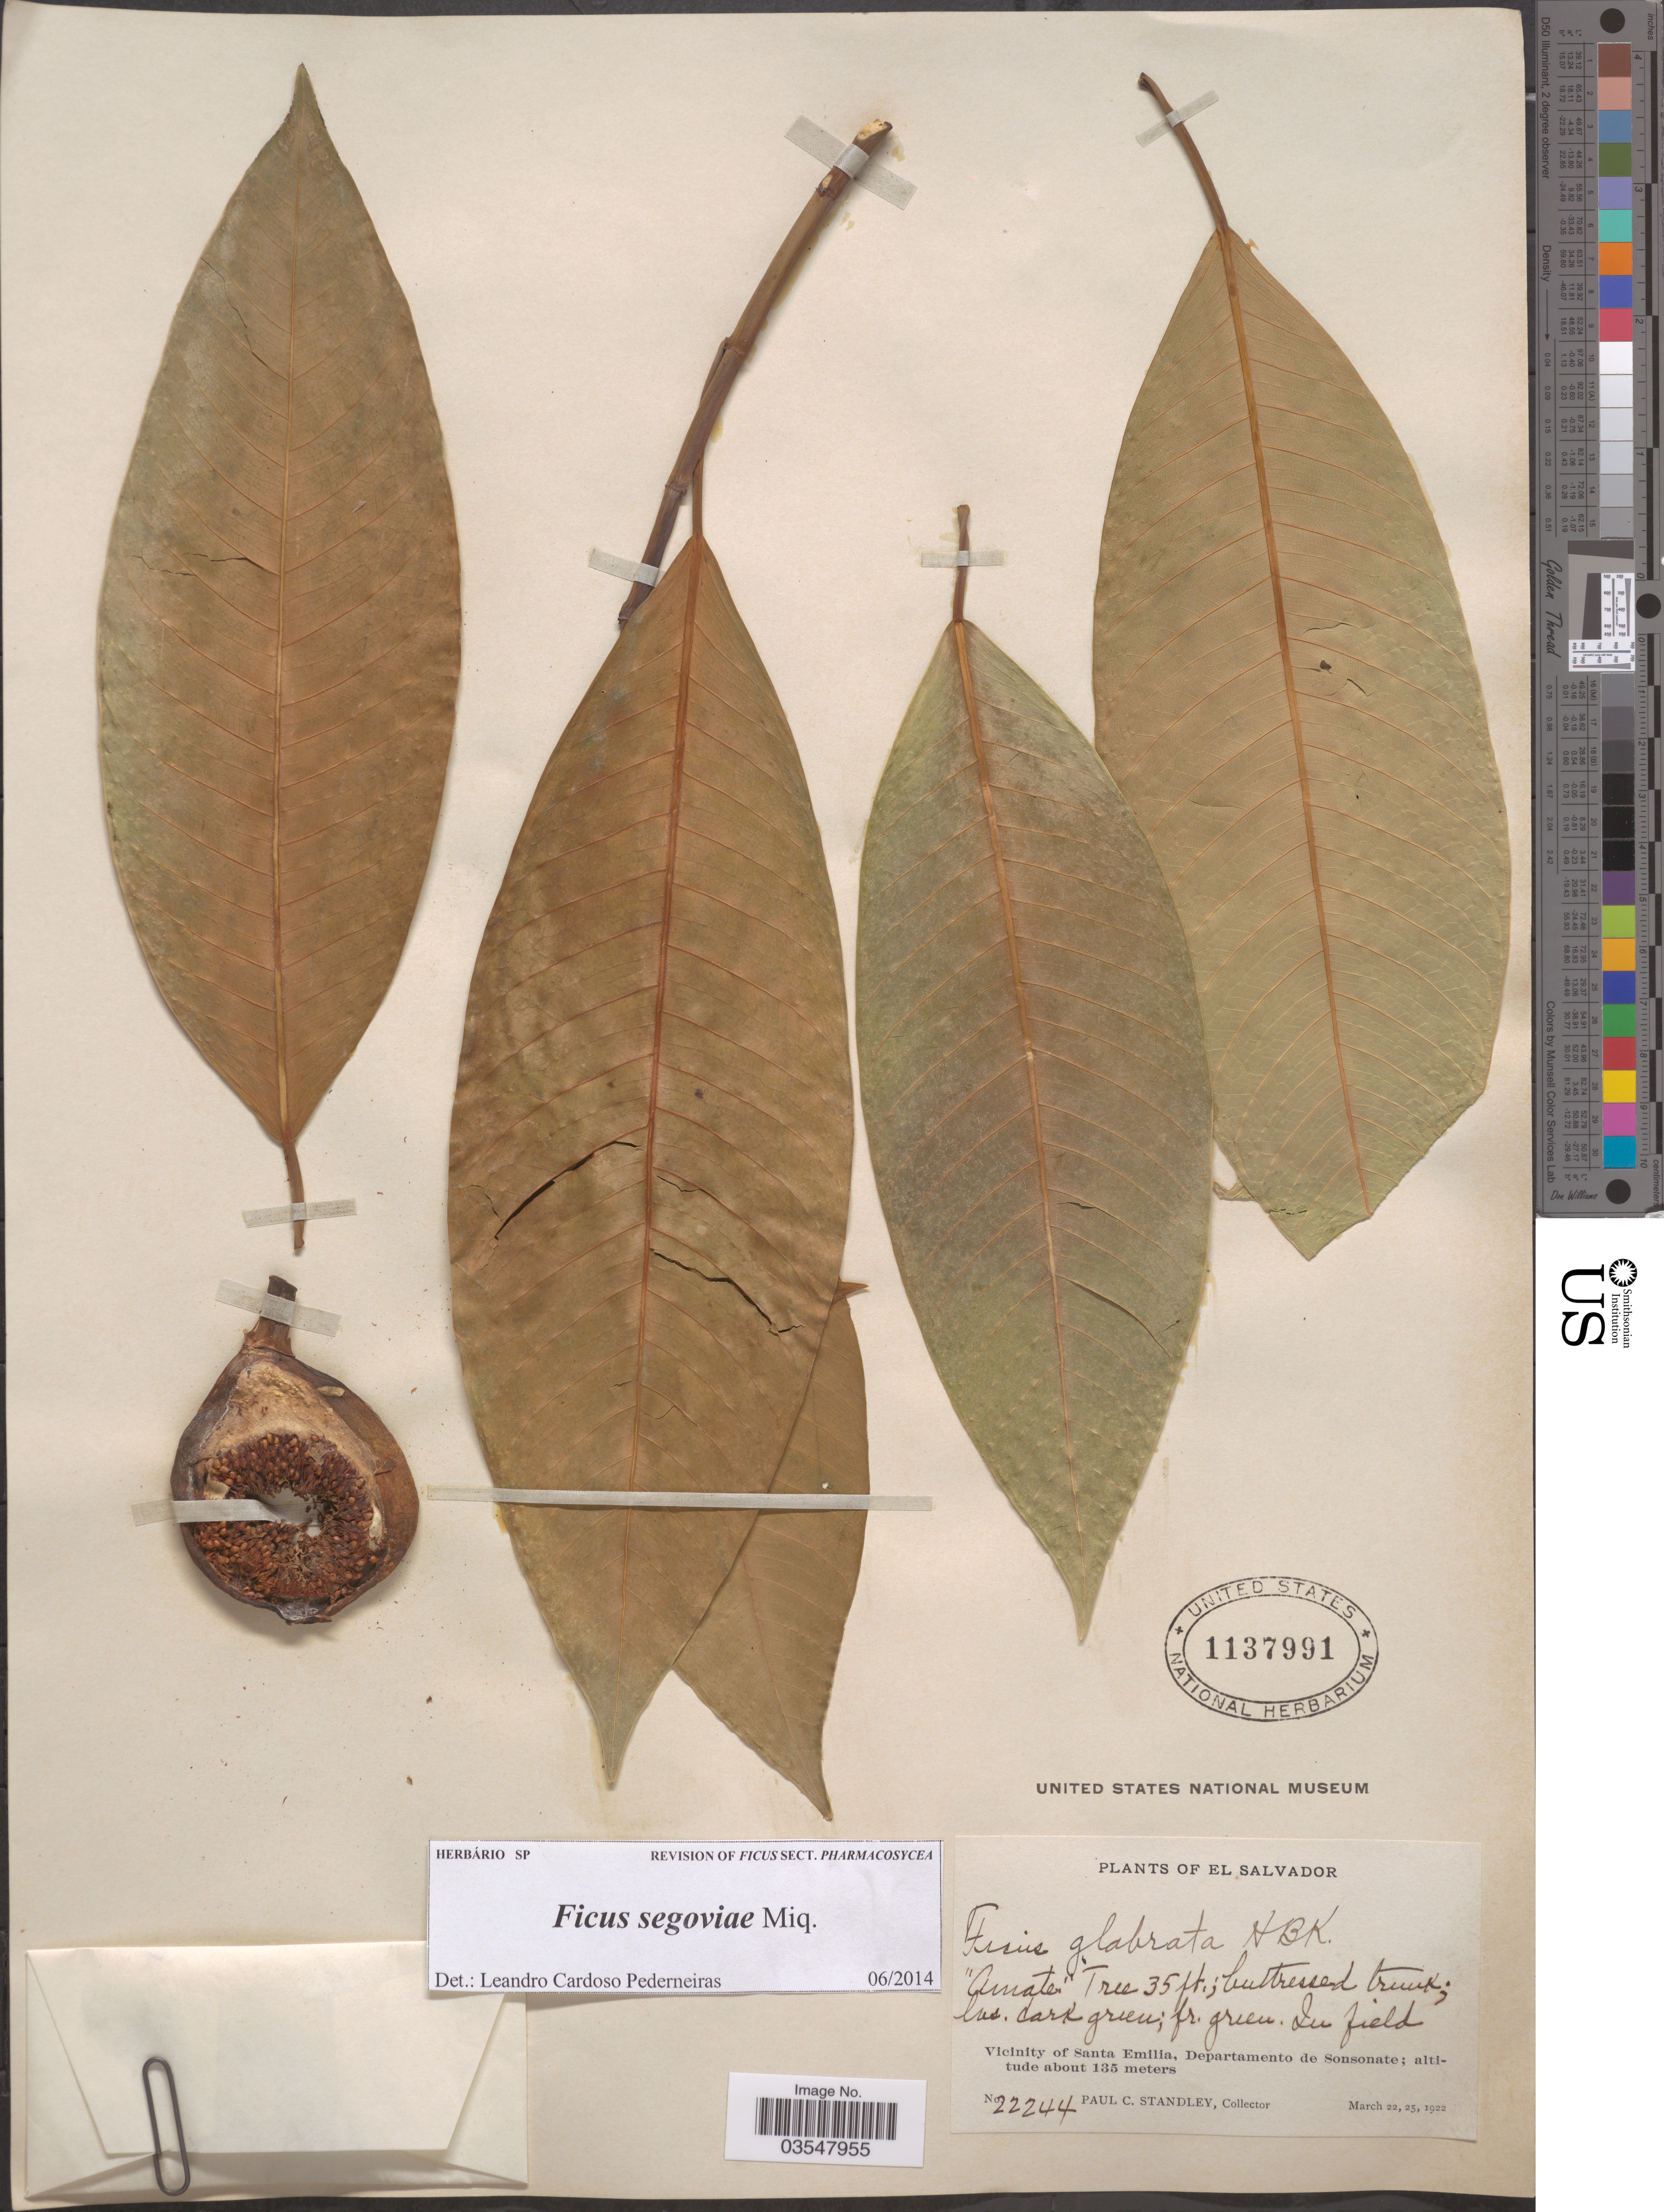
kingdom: Plantae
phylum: Tracheophyta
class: Magnoliopsida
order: Rosales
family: Moraceae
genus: Ficus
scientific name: Ficus segoviae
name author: Miq.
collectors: P. C. Standley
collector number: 22244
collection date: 1922-03-22/1922-03-25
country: El Salvador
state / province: Sonsonate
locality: Vicinity of Santa Emilia, Departamento de Sonsonate.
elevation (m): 135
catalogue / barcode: US 1137991